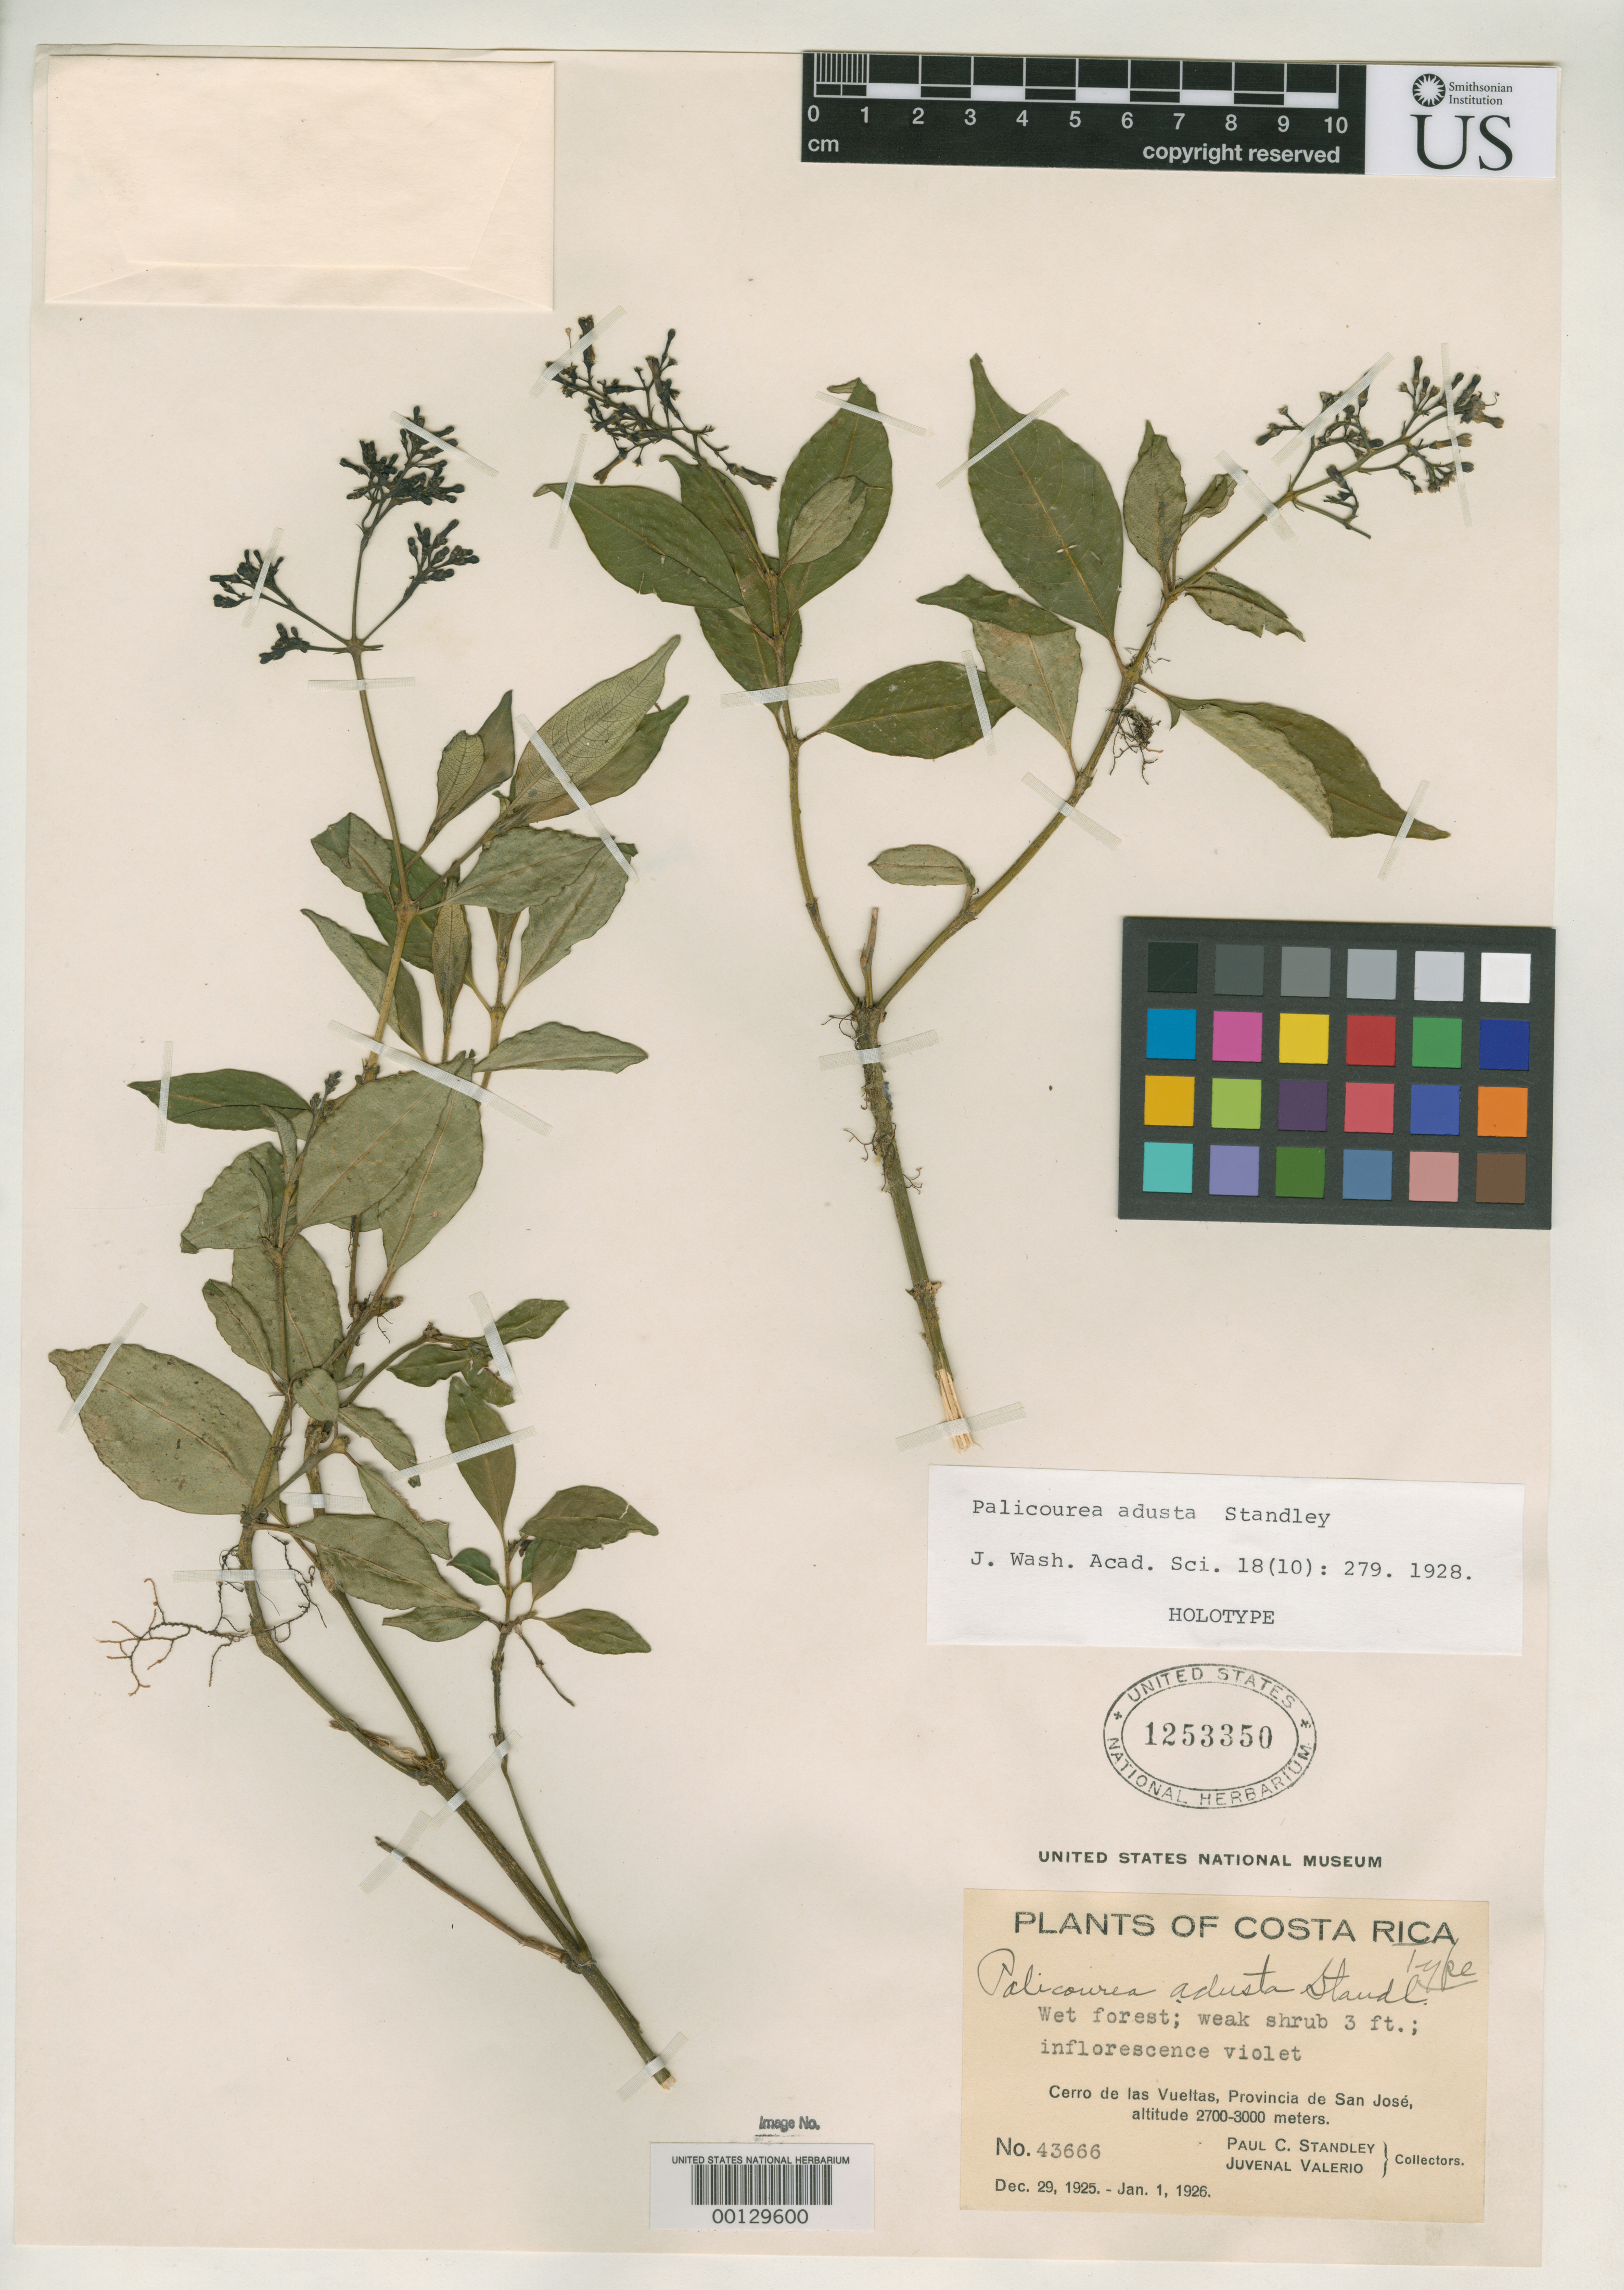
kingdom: Plantae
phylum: Tracheophyta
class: Magnoliopsida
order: Gentianales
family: Rubiaceae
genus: Palicourea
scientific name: Palicourea adusta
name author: Standl.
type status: Holotype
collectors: P. C. Standley & J. Valerio R.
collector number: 43666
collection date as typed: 29 Dec 1925 to 01 Jan 1926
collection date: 1925-12-29/1926-01-01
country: Costa Rica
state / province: San José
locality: Cerro de las Vueltas.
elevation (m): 2700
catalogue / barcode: US 1253350